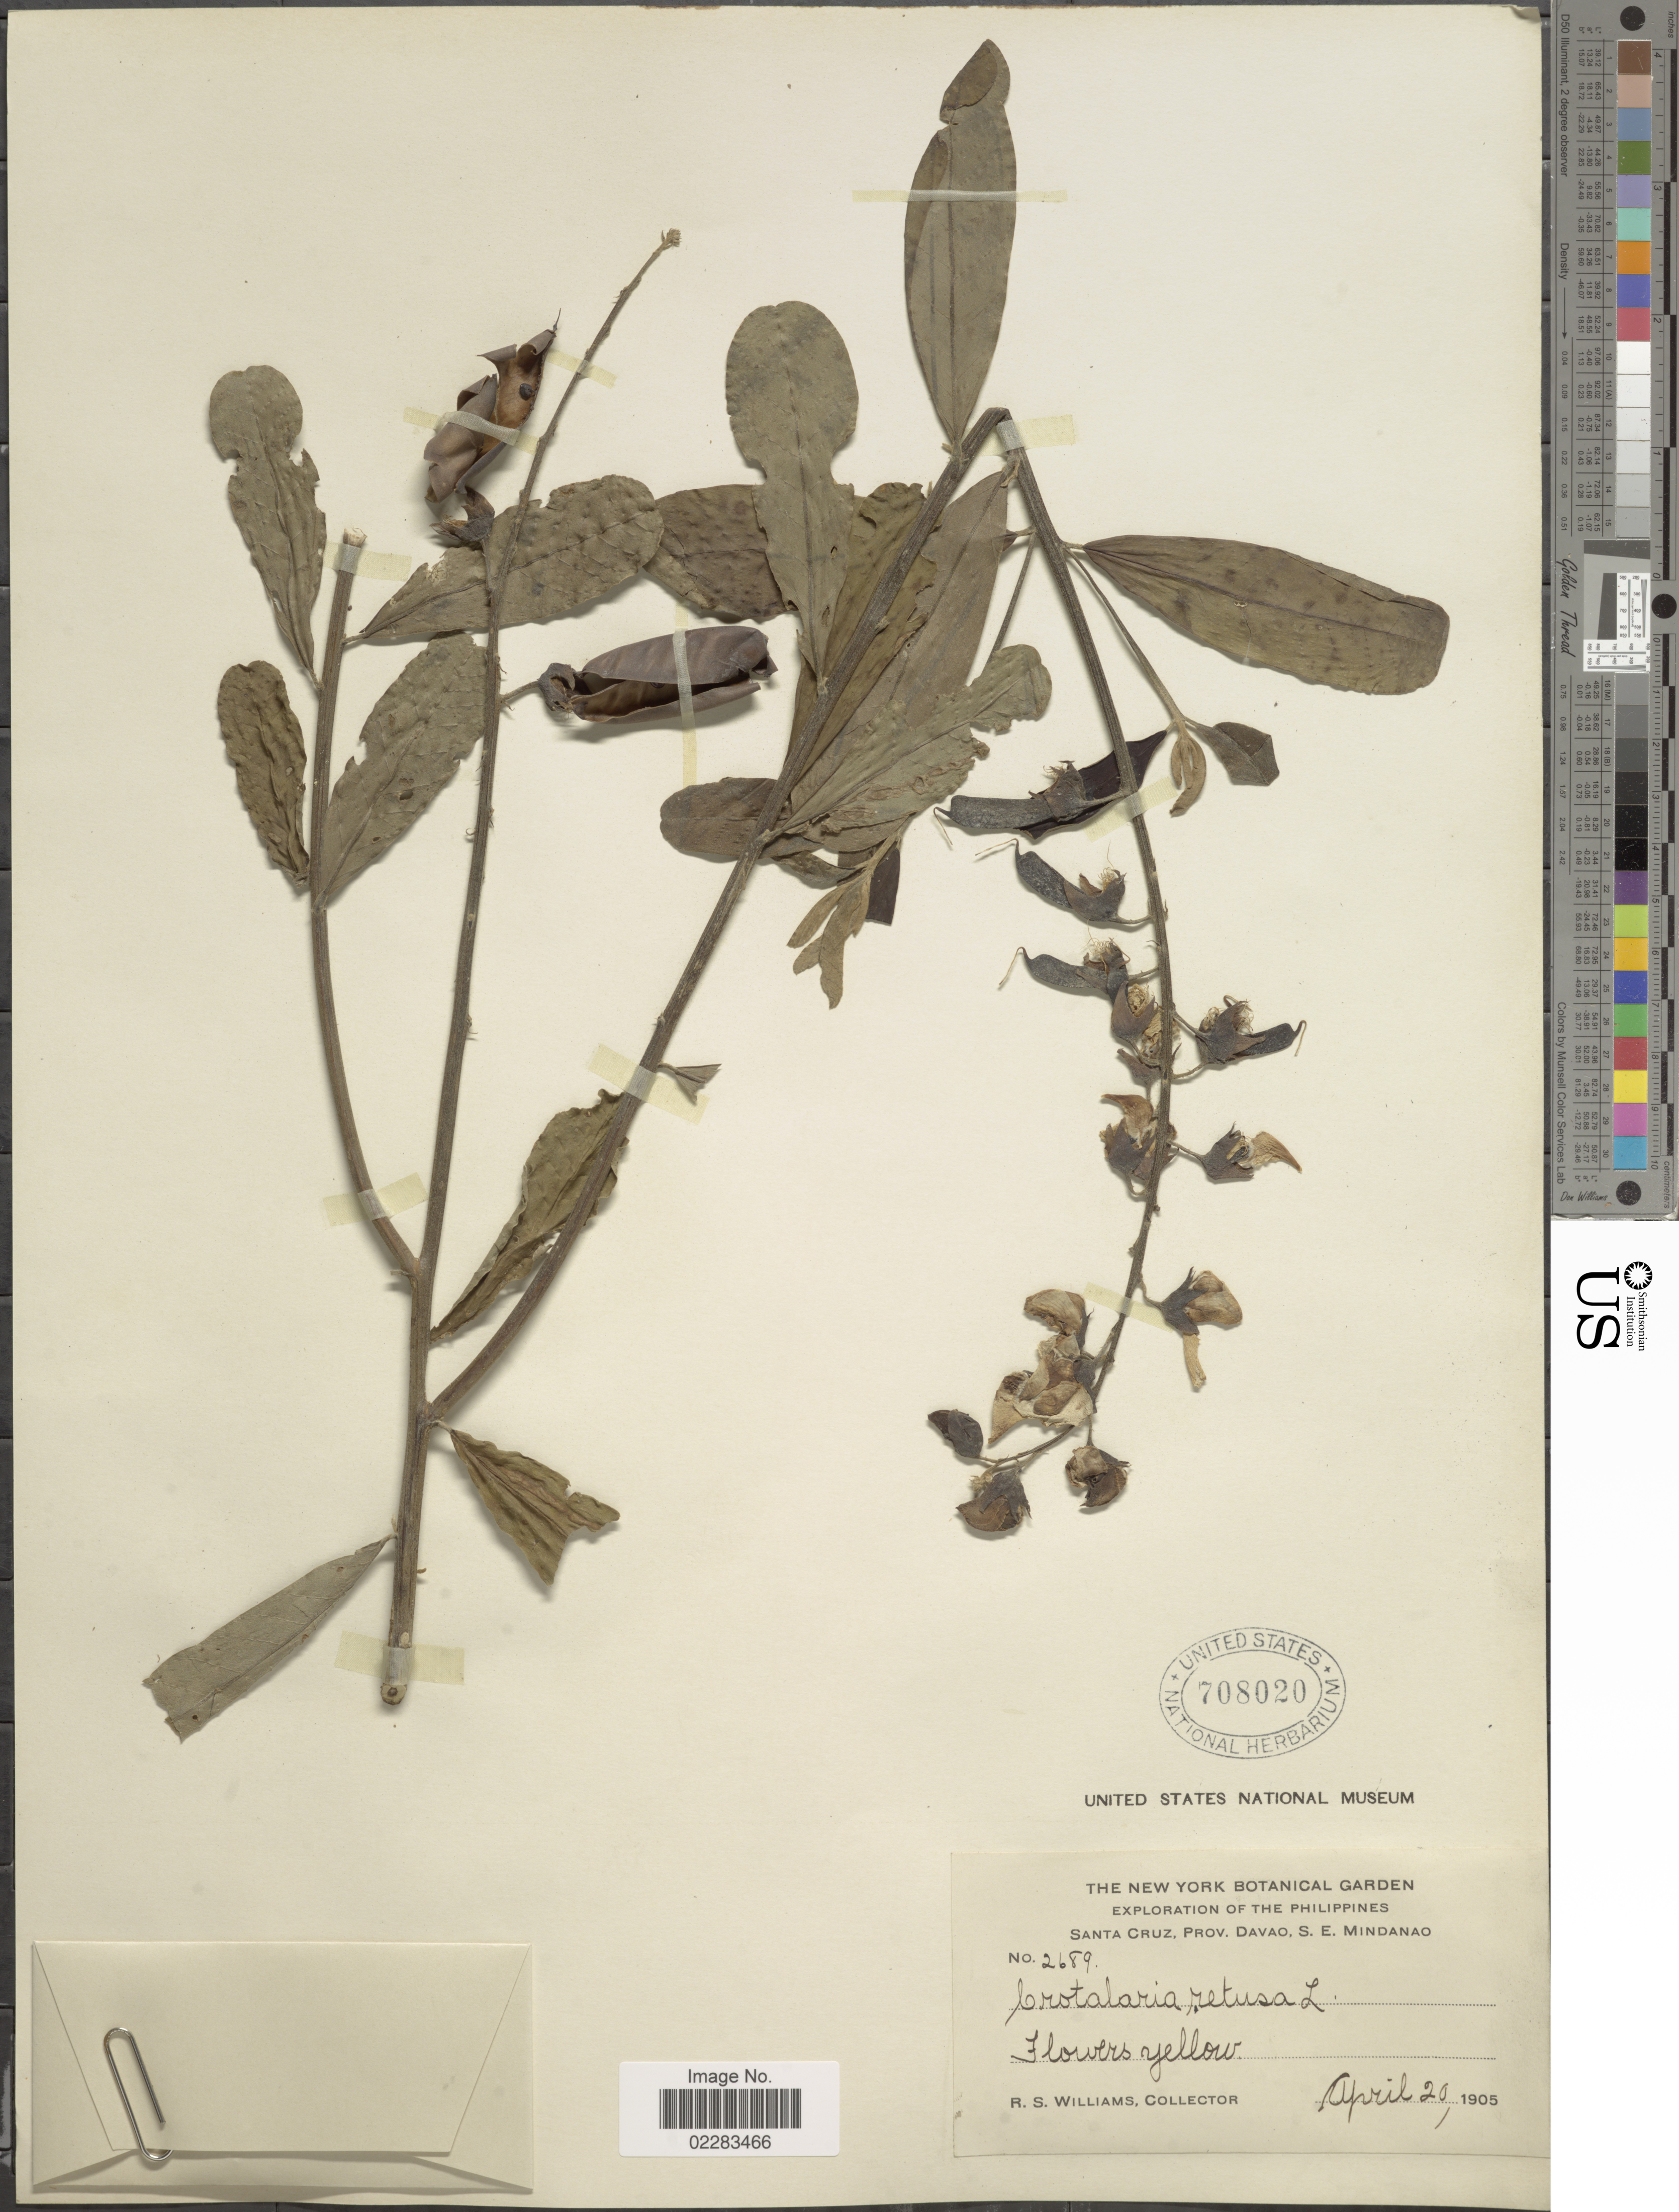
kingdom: Plantae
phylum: Tracheophyta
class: Magnoliopsida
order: Fabales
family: Fabaceae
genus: Crotalaria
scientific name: Crotalaria retusa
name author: L.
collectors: R. S. Williams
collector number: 2689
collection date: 1905-04-20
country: Philippines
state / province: Davao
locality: Santa Cruz, Prov. Davao, S.E. Mindanao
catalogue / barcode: US 708020